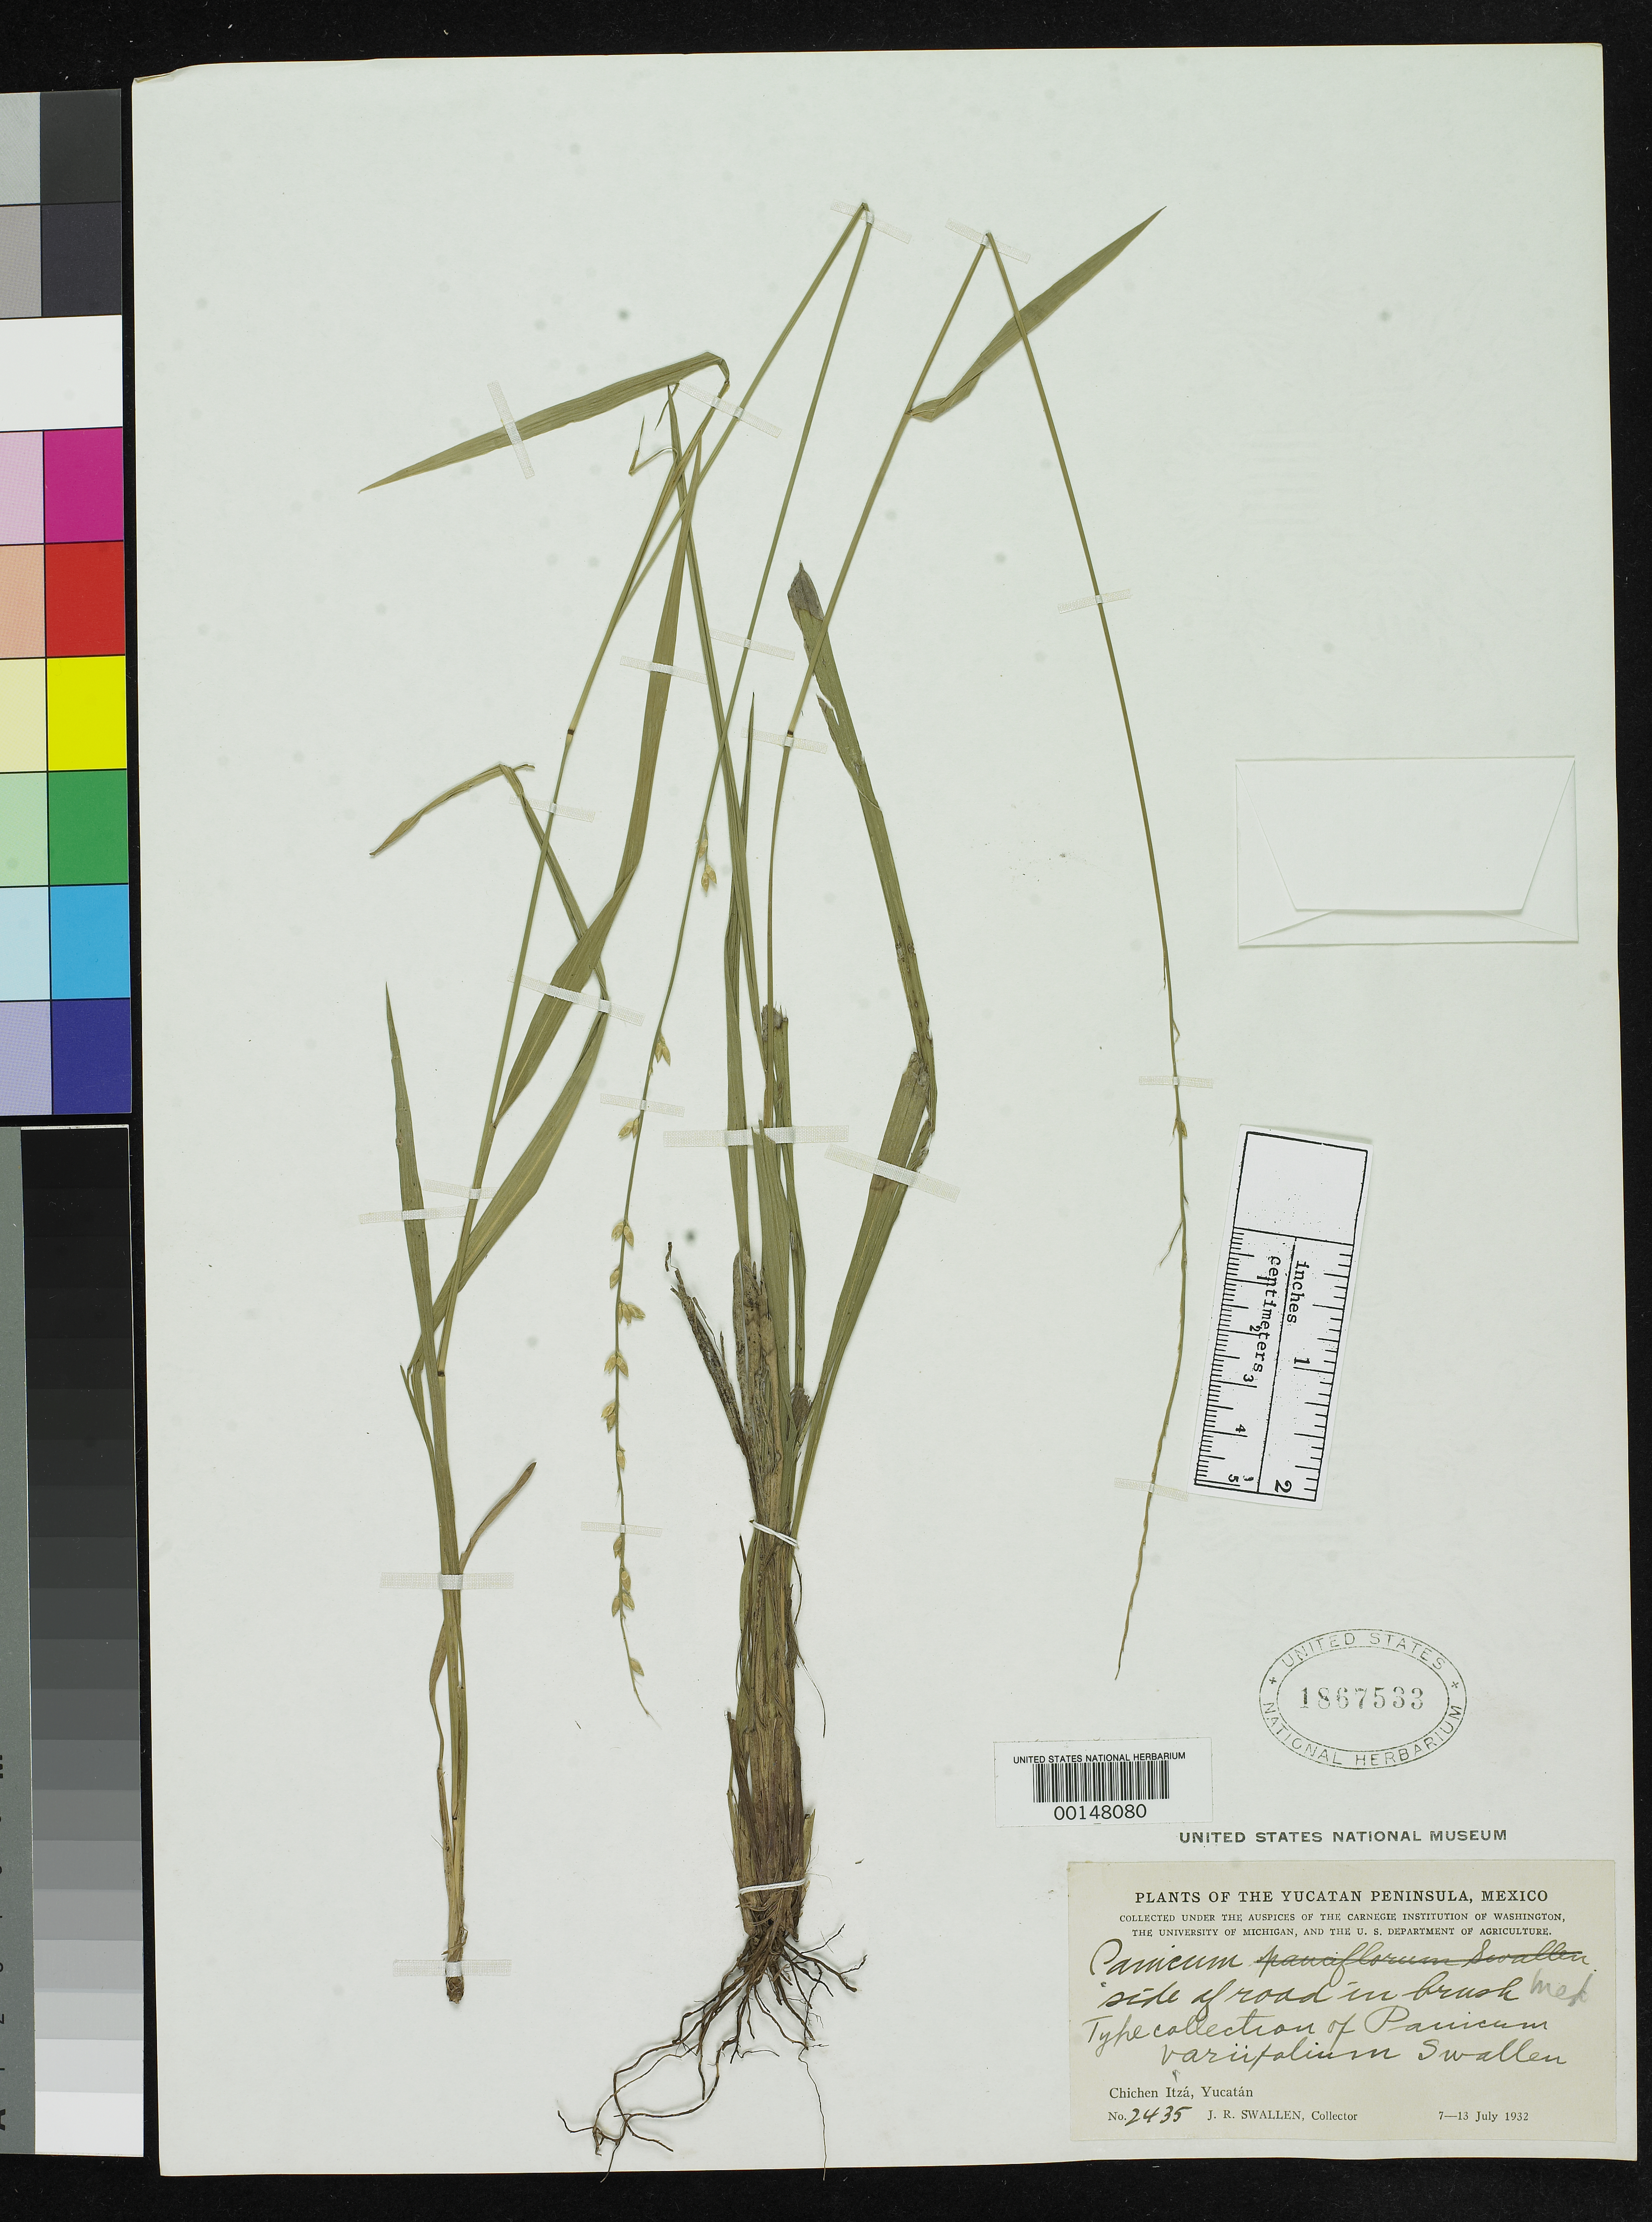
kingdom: Plantae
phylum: Tracheophyta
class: Liliopsida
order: Poales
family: Poaceae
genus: Panicum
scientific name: Panicum variifolium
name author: Swallen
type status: Isotype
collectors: J. R. Swallen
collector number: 2835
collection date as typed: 07 Jul 1932 to 13 Jul 1932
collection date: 1932-07-07/1932-07-13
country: Mexico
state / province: Yucatán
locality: Chichen Itza.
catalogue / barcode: US 1867533